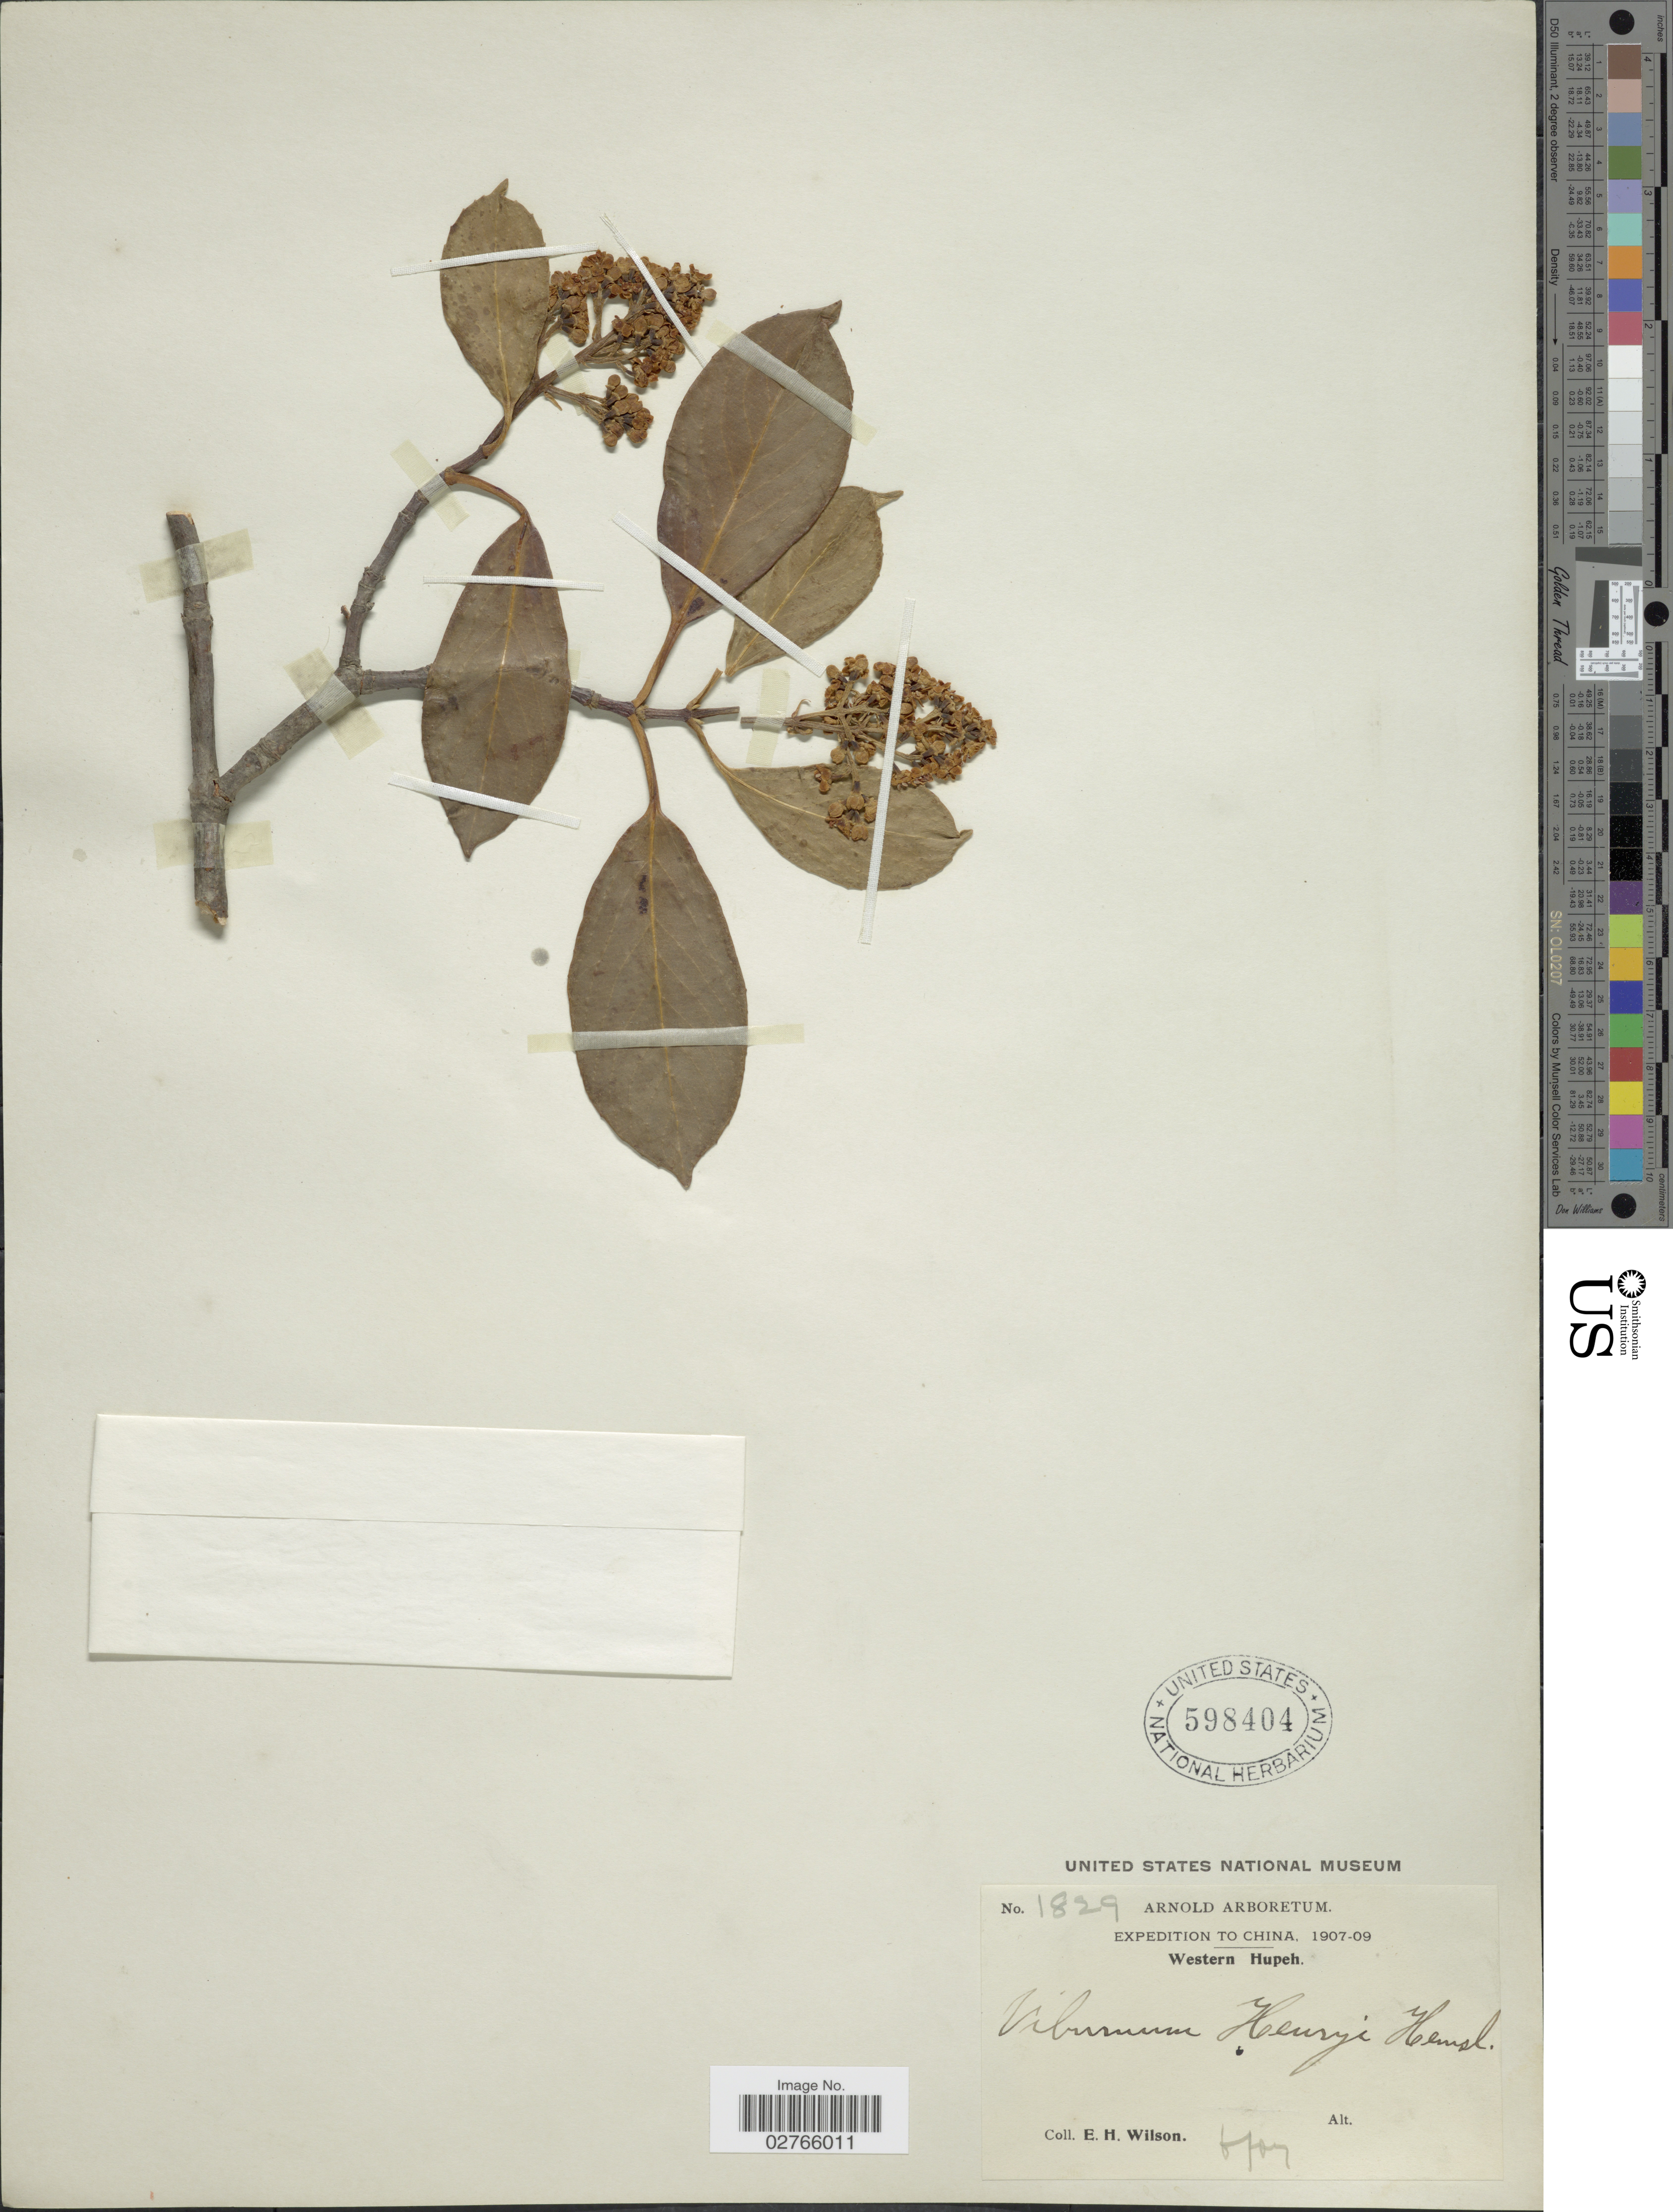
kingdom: Plantae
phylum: Tracheophyta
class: Magnoliopsida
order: Dipsacales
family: Viburnaceae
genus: Viburnum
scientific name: Viburnum henryi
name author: Hemsl. in F.B. Forbes & Hemsl.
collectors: E. Wilson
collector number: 1829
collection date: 1907-06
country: China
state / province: Hubei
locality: Western Hupeh.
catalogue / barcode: US 598404